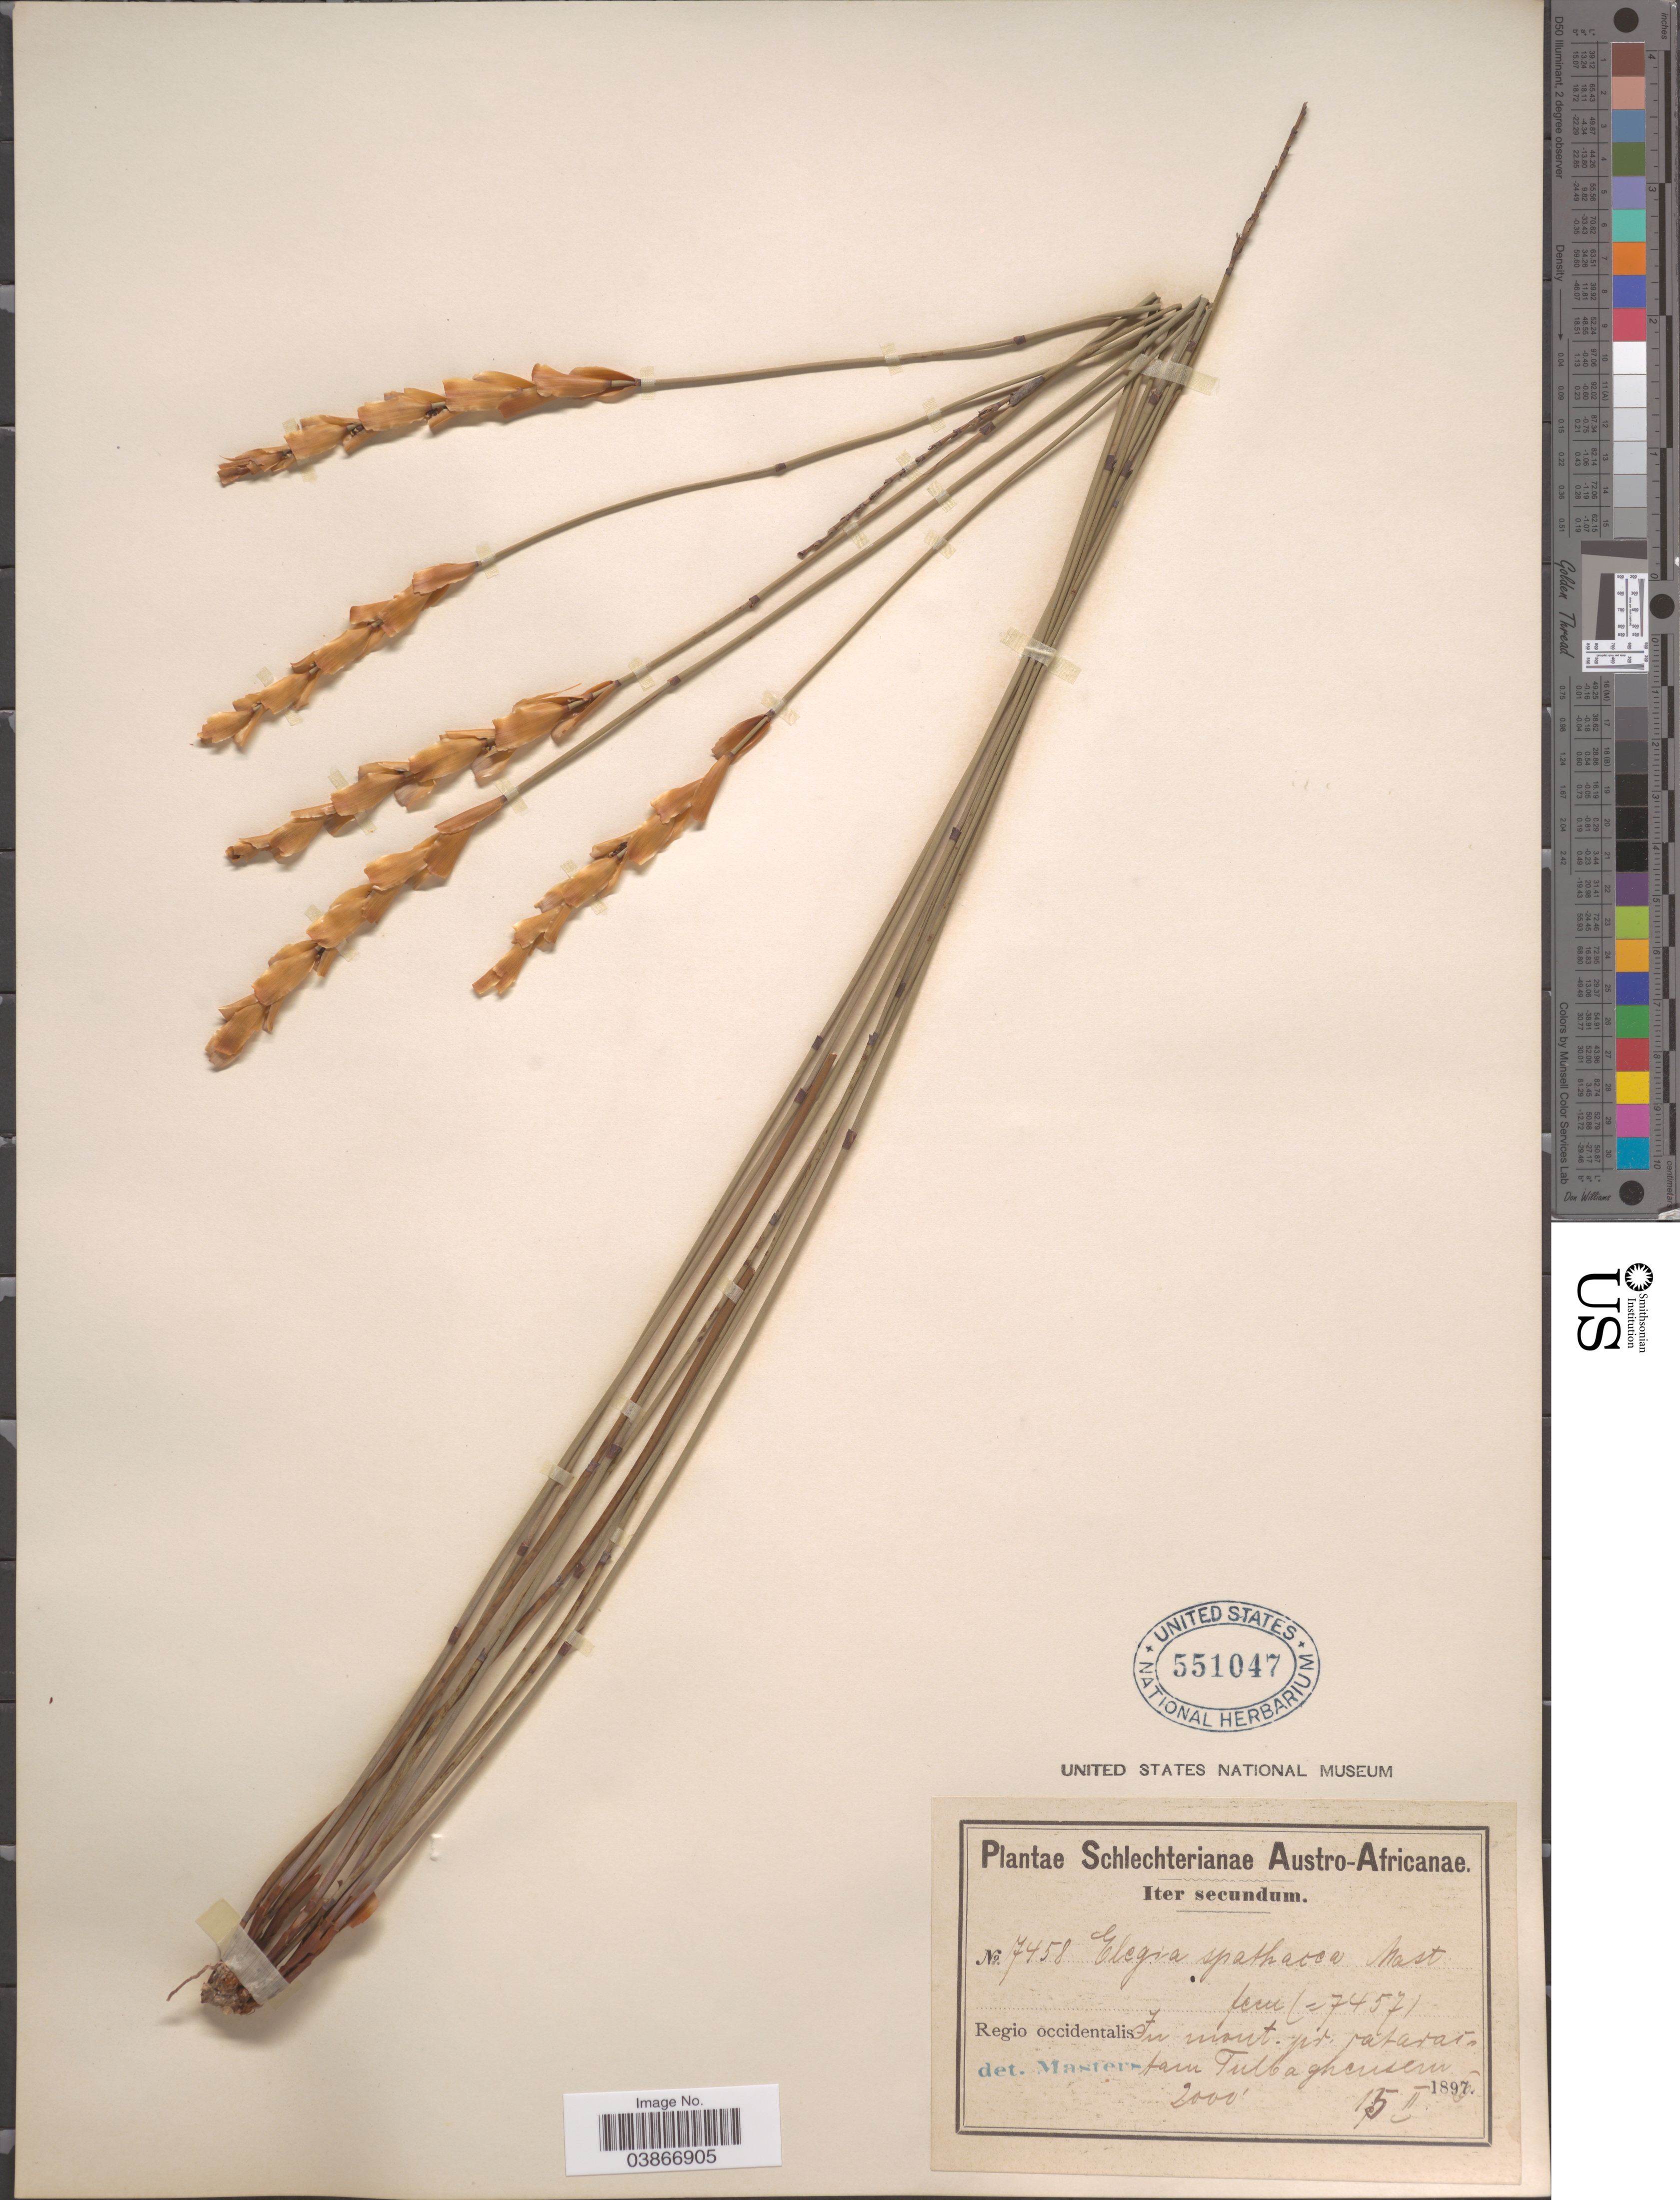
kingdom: Plantae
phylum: Tracheophyta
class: Liliopsida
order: Poales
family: Restionaceae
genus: Elegia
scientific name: Elegia spathacea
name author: Mast.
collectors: Schlechter, --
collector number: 7458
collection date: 1896-02-15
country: South Africa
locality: Austro-Africanae. Regio occidentalis. In mont. pr. cataractam Tulbagheusem.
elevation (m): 610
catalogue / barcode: US 551047